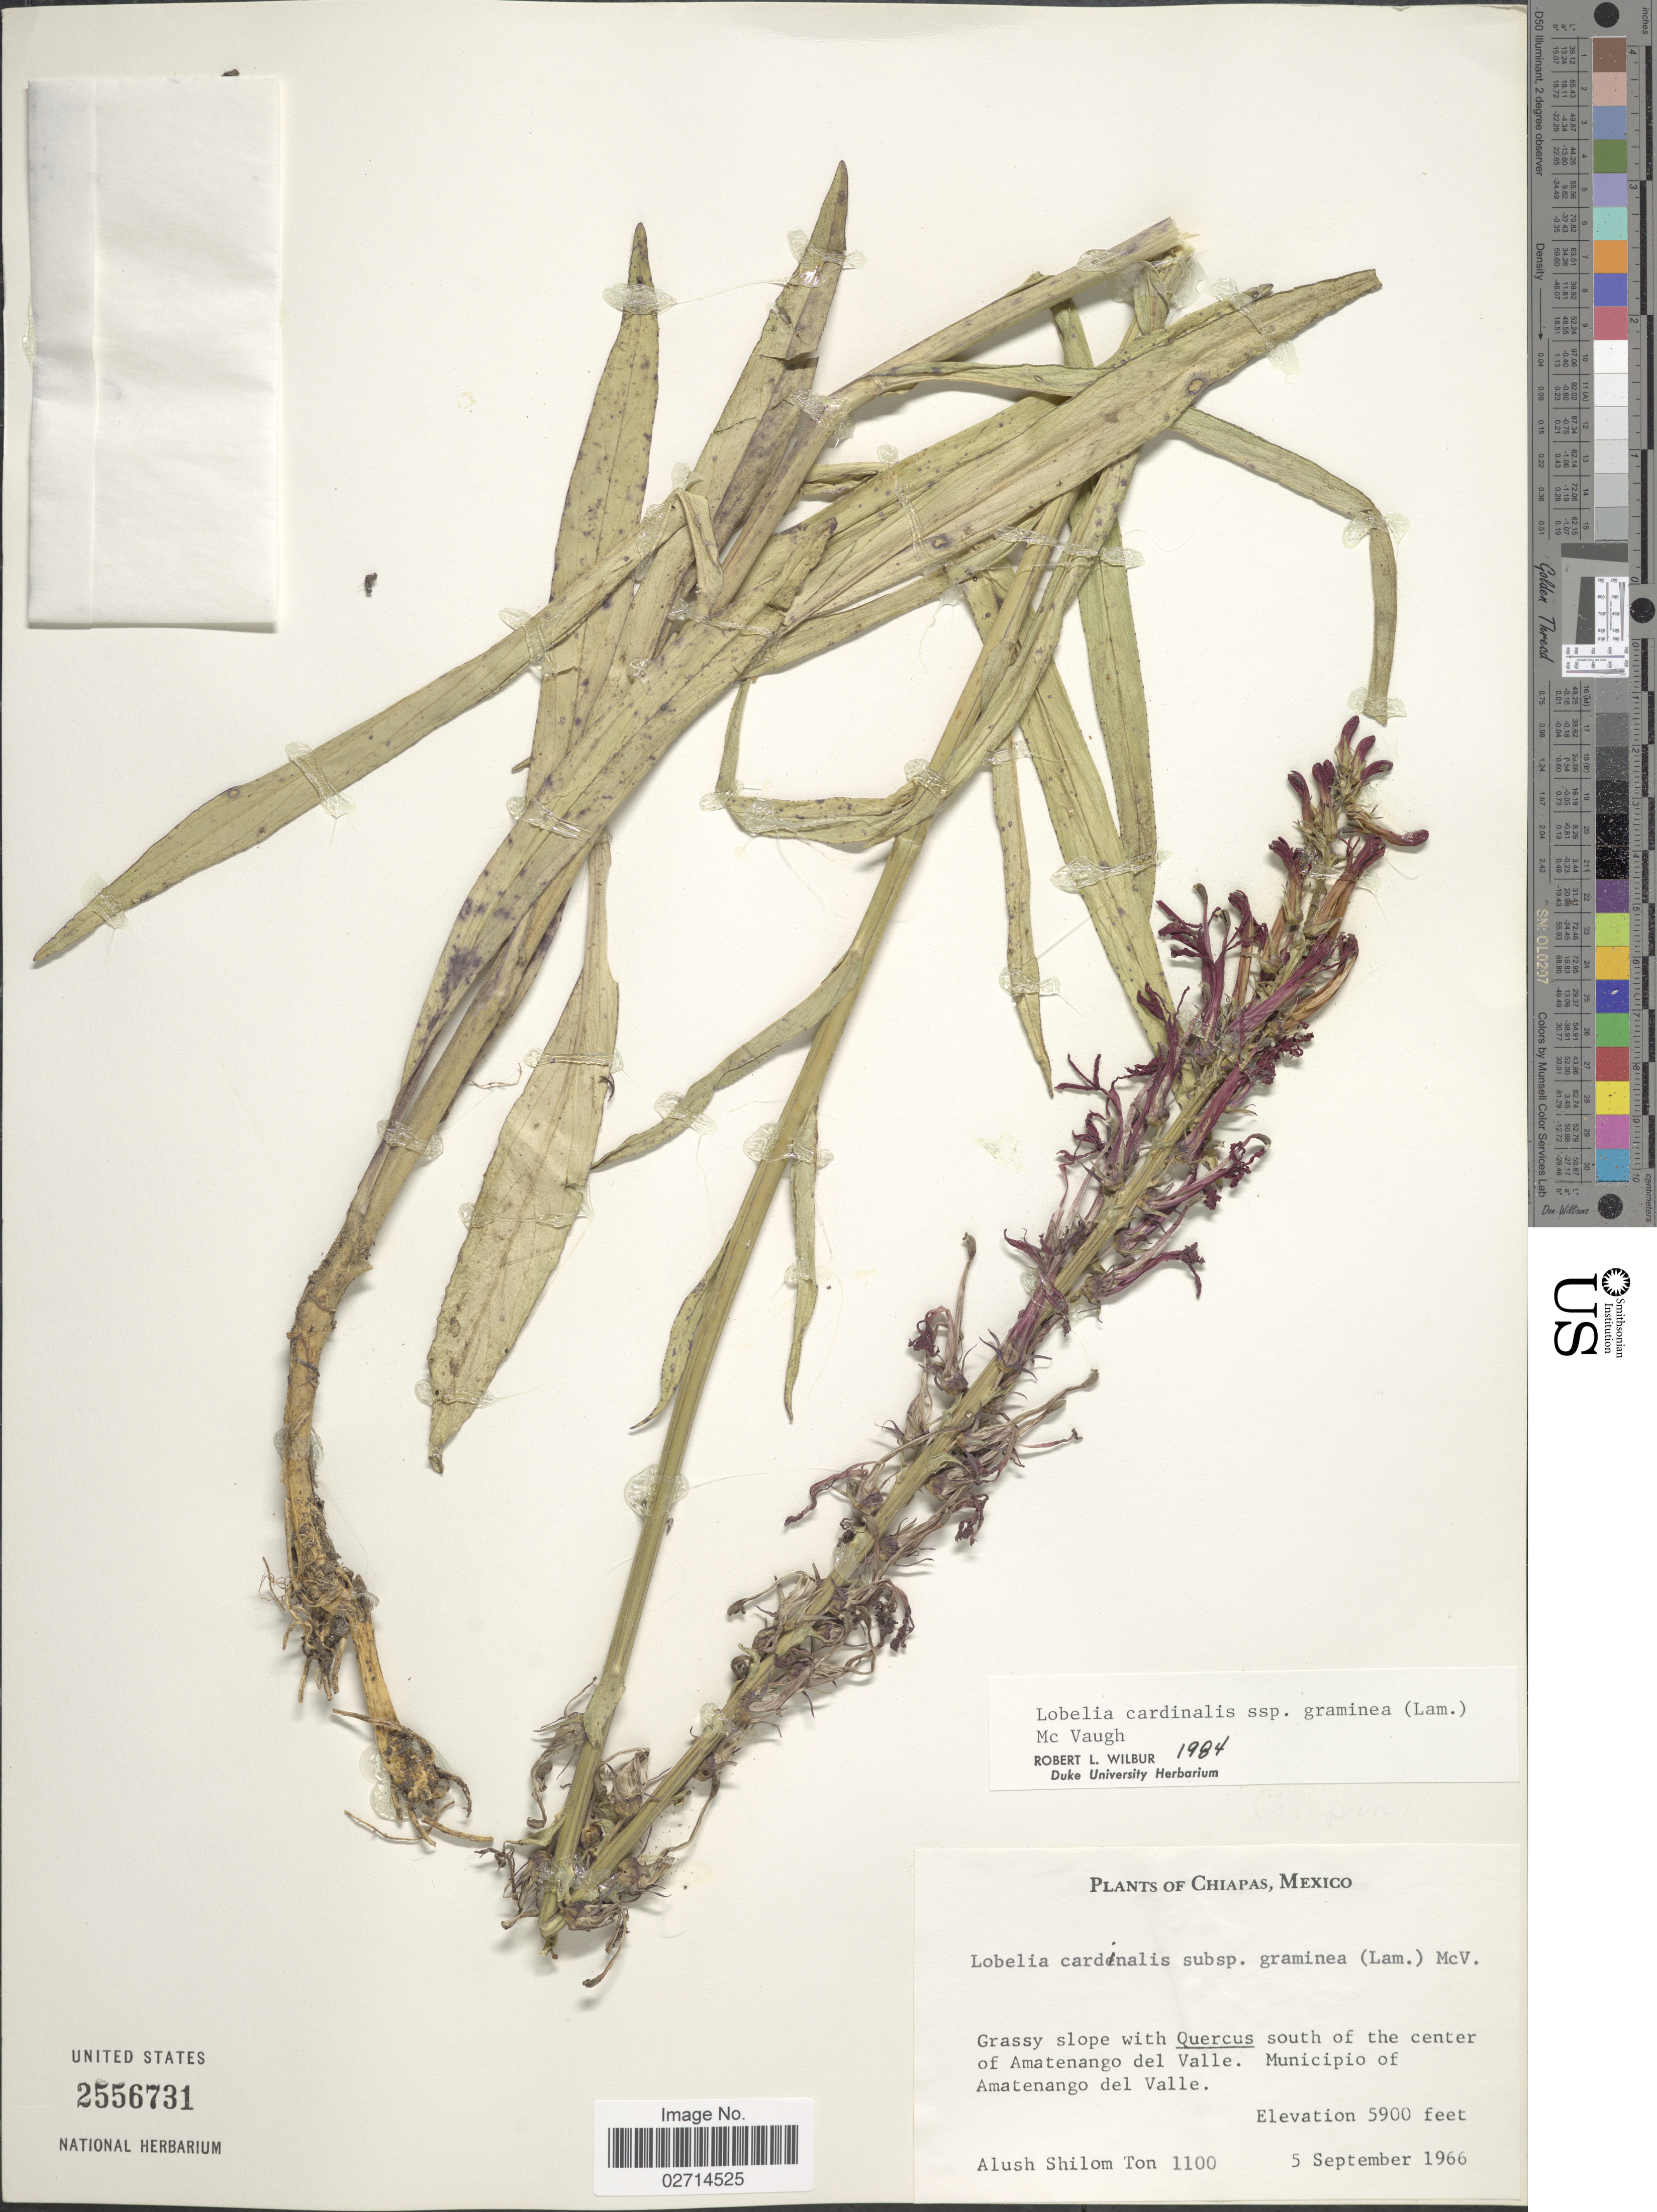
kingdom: Plantae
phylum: Tracheophyta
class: Magnoliopsida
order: Asterales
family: Campanulaceae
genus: Lobelia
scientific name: Lobelia cardinalis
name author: L.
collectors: A. S. Ton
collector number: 1100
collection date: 1966-09-05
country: Mexico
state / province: Chiapas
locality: Grassy slope with Quercus south of the center of Amatenango del Valle. Municipio of Amatenango del Valle.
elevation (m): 1798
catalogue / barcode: US 2556731